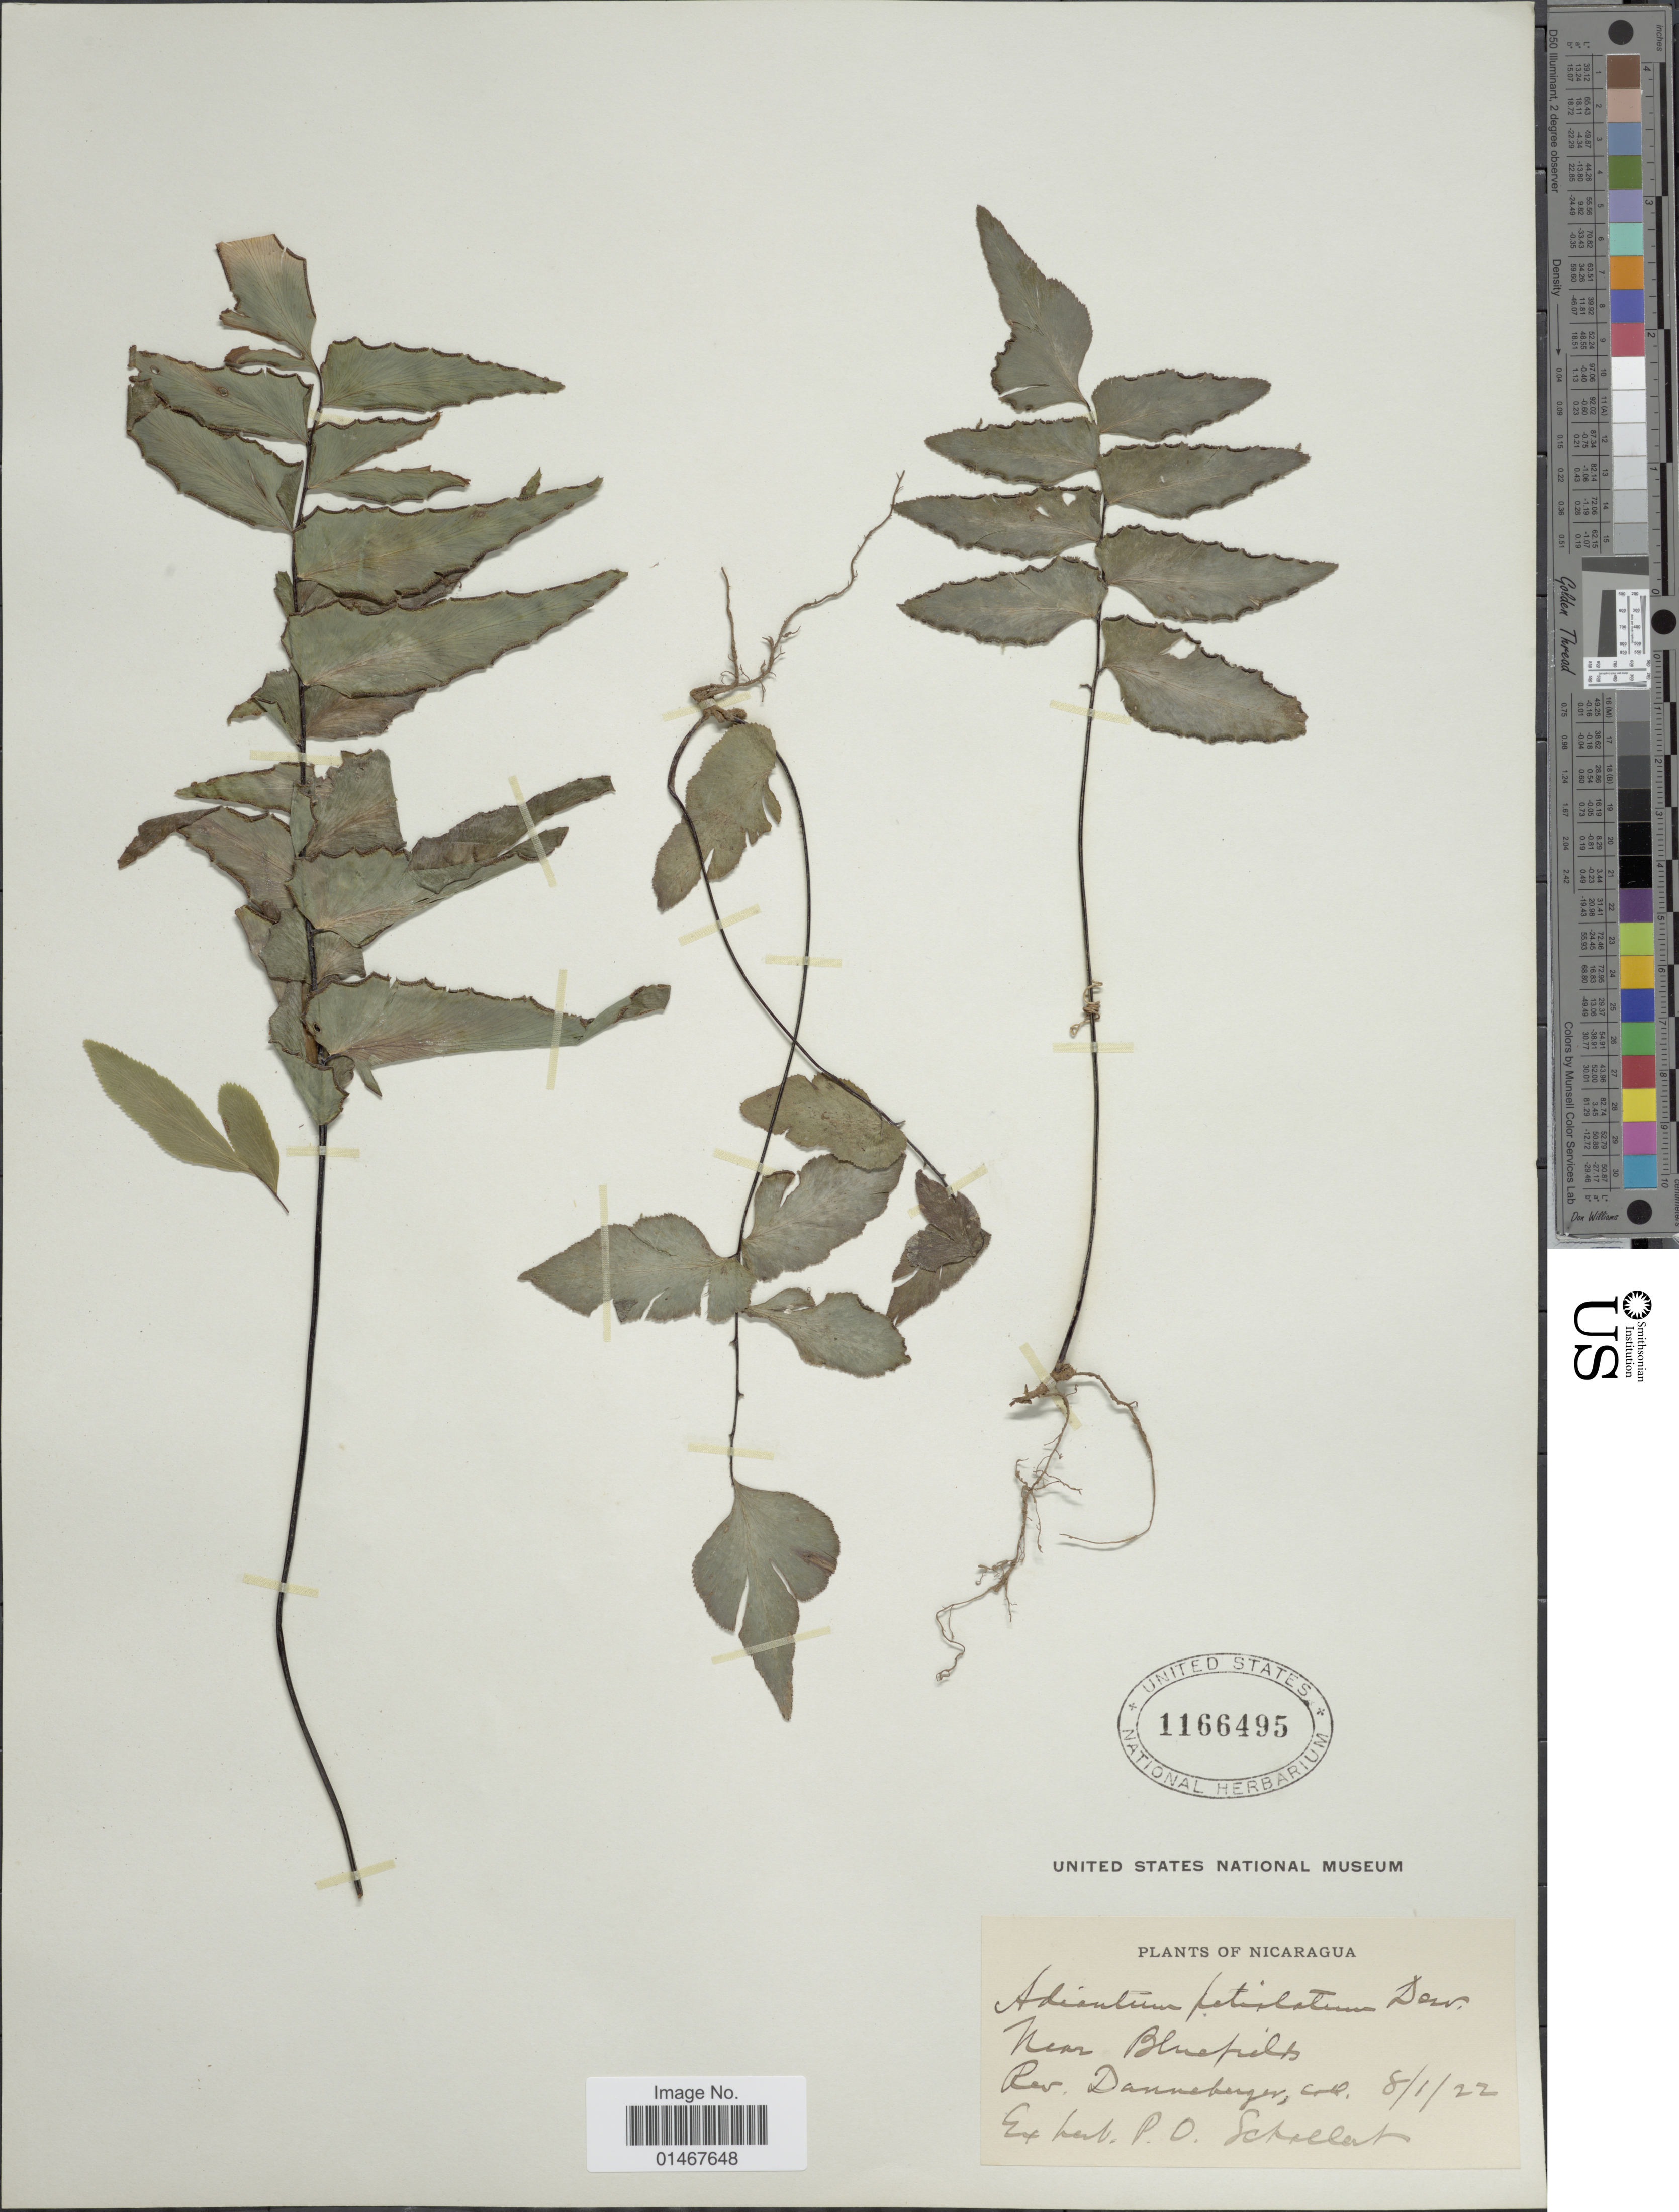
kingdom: Plantae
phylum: Tracheophyta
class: Polypodiopsida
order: Polypodiales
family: Pteridaceae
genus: Adiantum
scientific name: Adiantum petiolatum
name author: Desv.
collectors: Danneberger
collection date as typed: Transcribed d/m/y: 8/1/22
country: Nicaragua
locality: Near Bluefields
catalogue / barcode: US 1166495